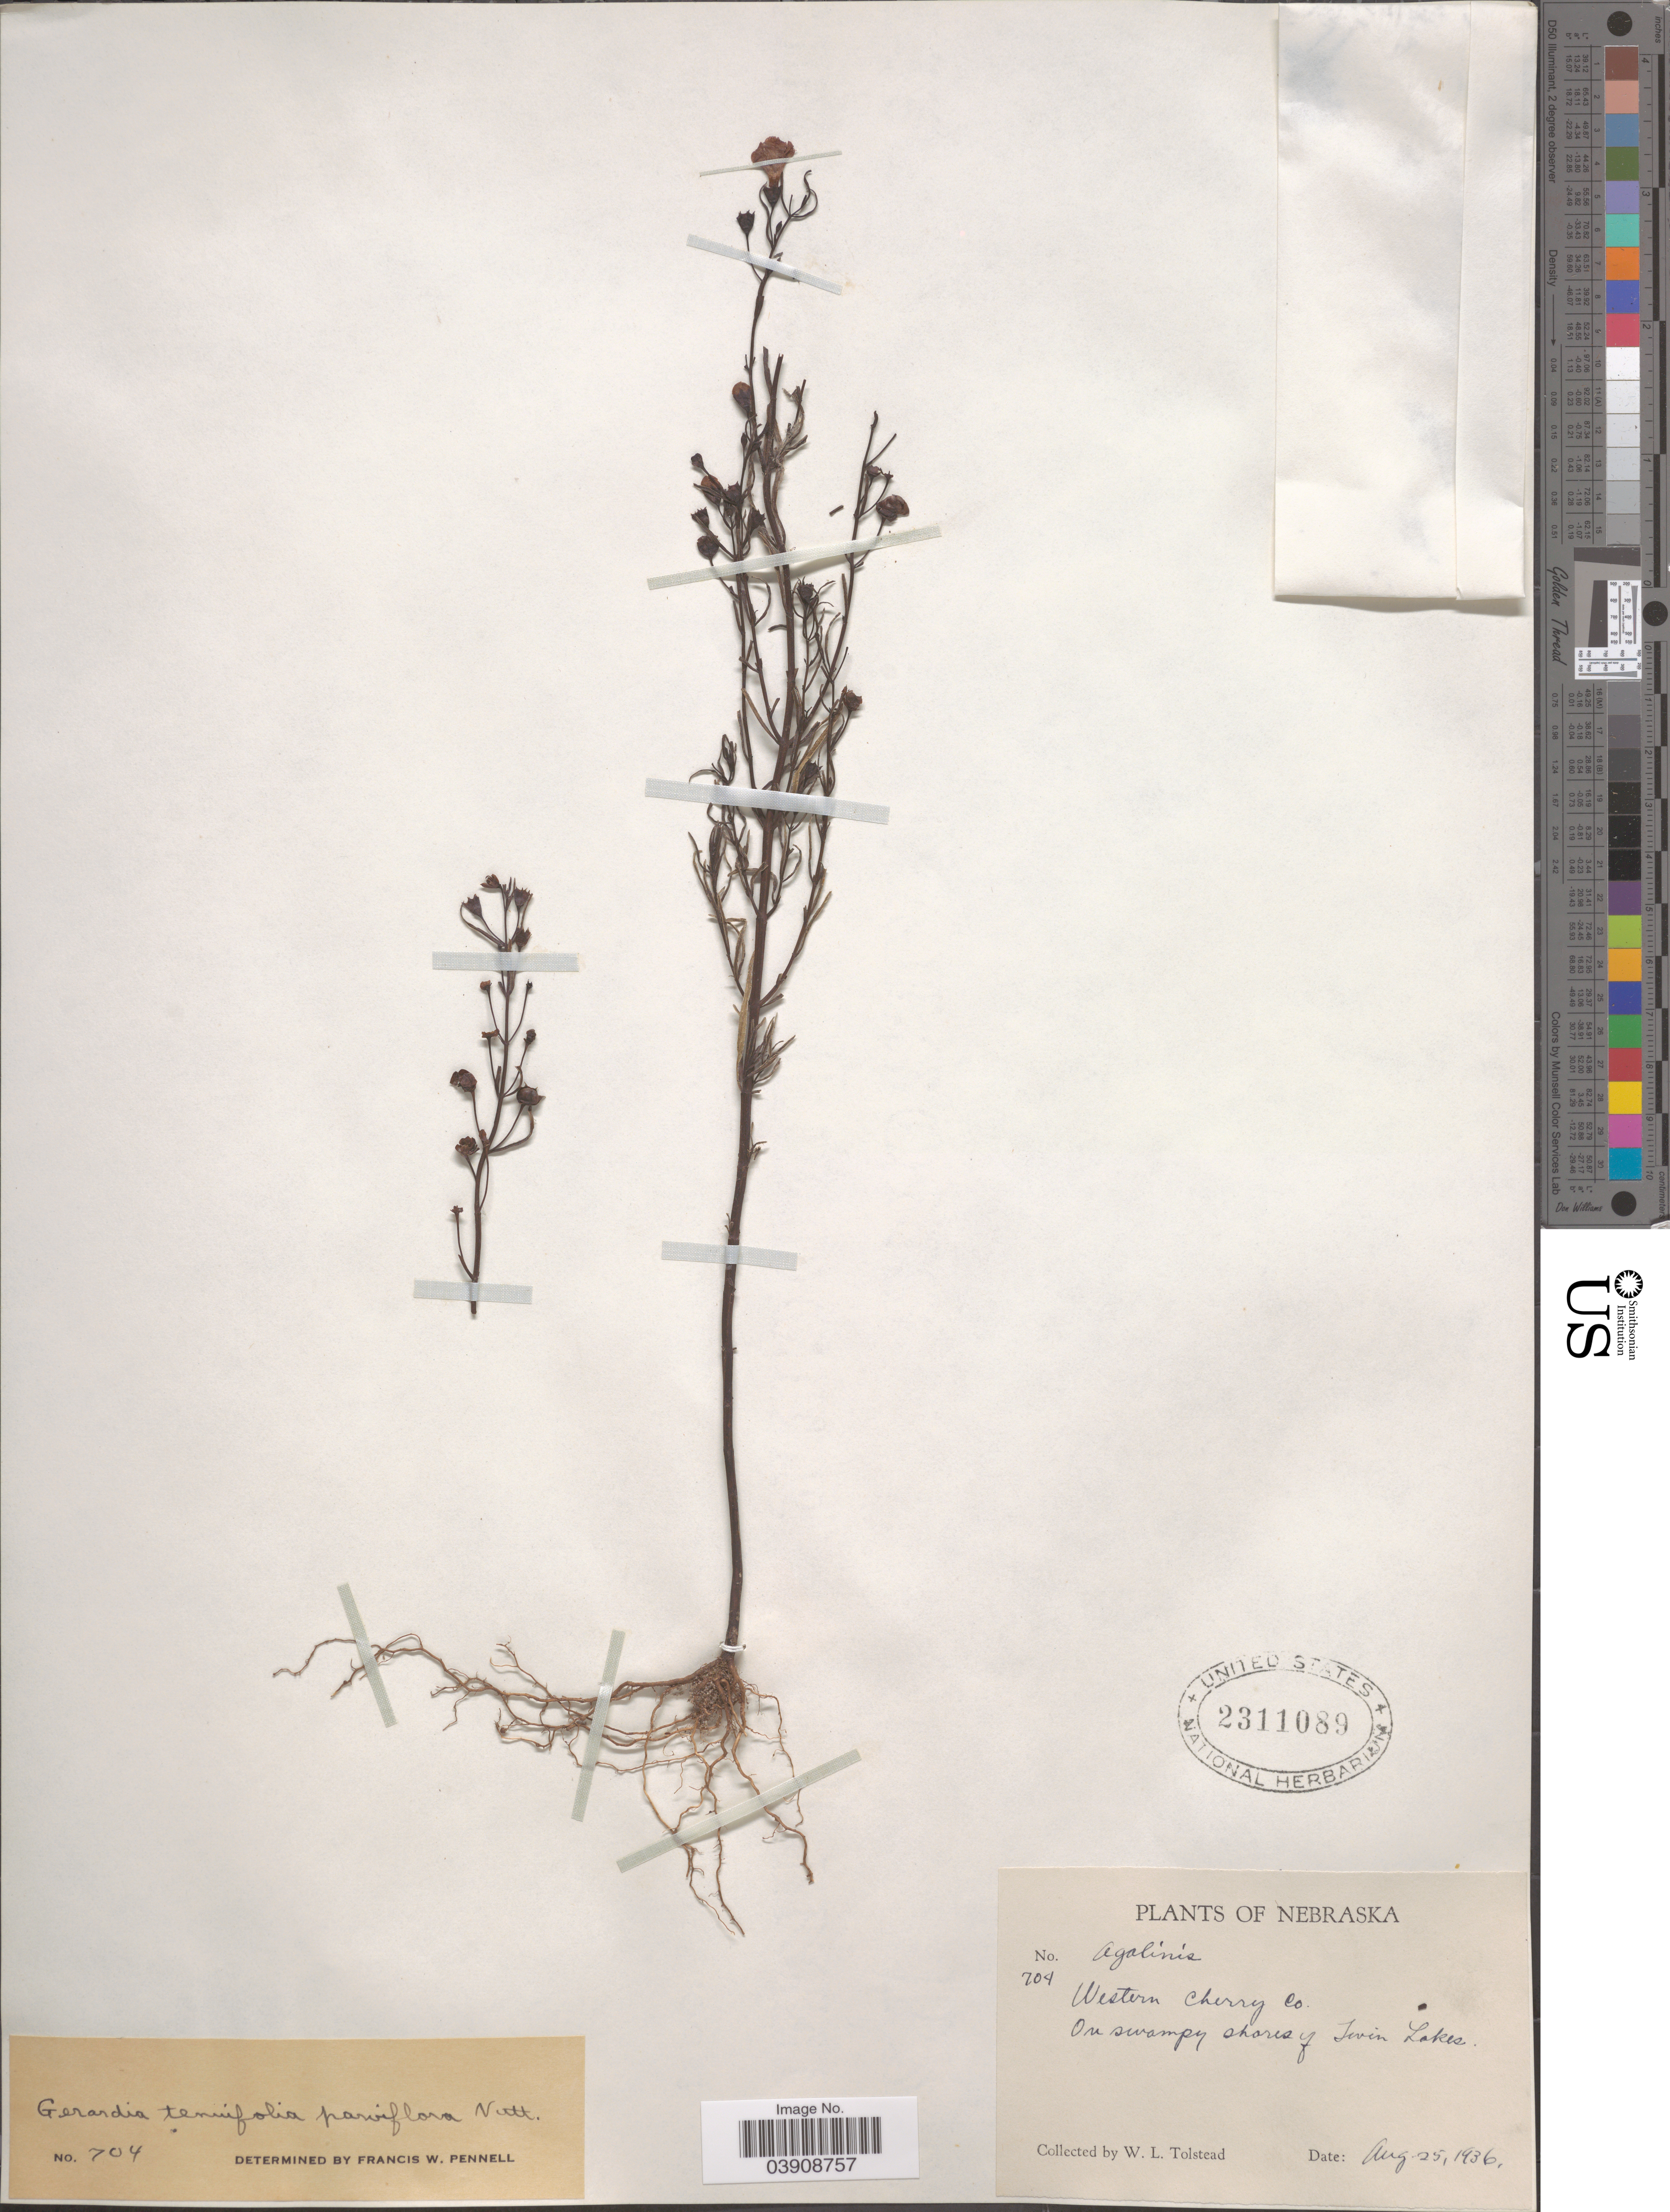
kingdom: Plantae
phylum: Tracheophyta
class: Magnoliopsida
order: Lamiales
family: Orobanchaceae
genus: Agalinis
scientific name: Agalinis tenuifolia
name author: (Vahl) Raf.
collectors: W. Tolstead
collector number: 704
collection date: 1936-08-25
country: United States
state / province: Nebraska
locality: Western Cherry Co. On swampy shores of Twin Lakes.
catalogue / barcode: US 2311089